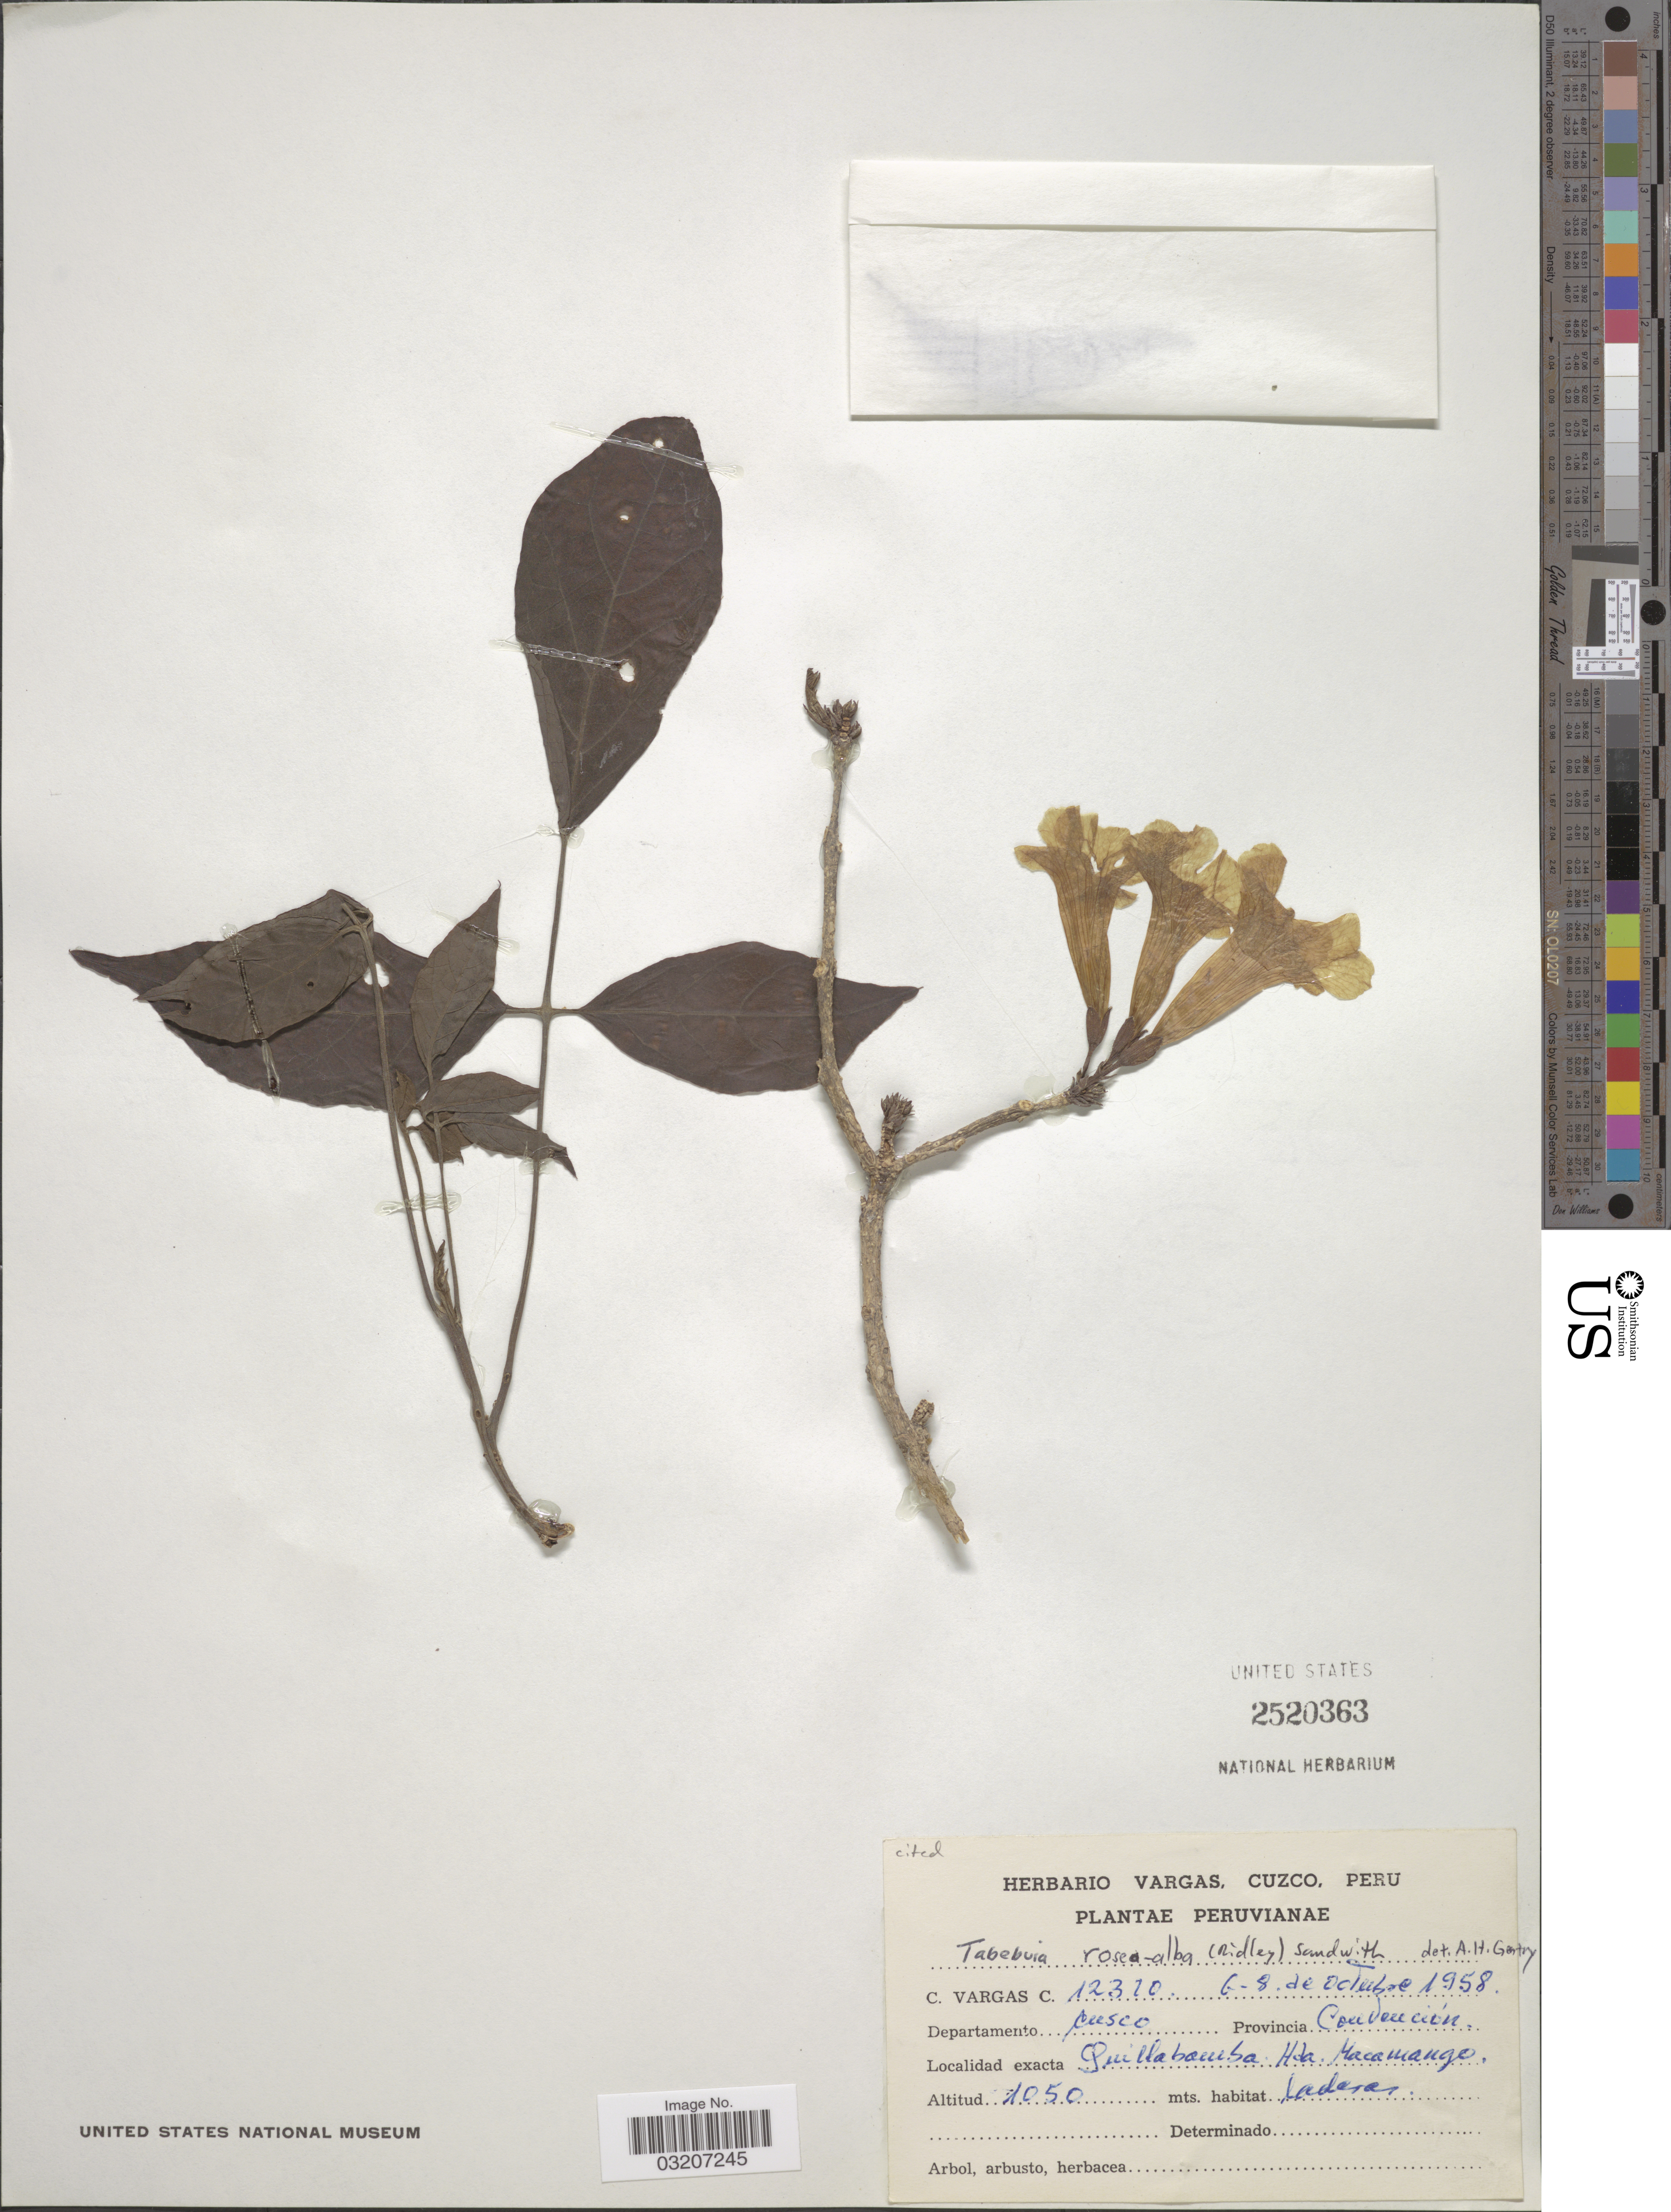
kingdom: Plantae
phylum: Tracheophyta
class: Magnoliopsida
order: Lamiales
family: Bignoniaceae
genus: Tabebuia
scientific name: Tabebuia roseo-alba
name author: (Ridl.) Sandwith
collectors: C. Vargas Calderón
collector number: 12310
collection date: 1958-10-06/1958-10-08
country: Peru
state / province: Cusco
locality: Departamento Cusco, Provincia Convención, Quillabamba. Hda. Macamango.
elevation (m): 1050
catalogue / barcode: US 2520363